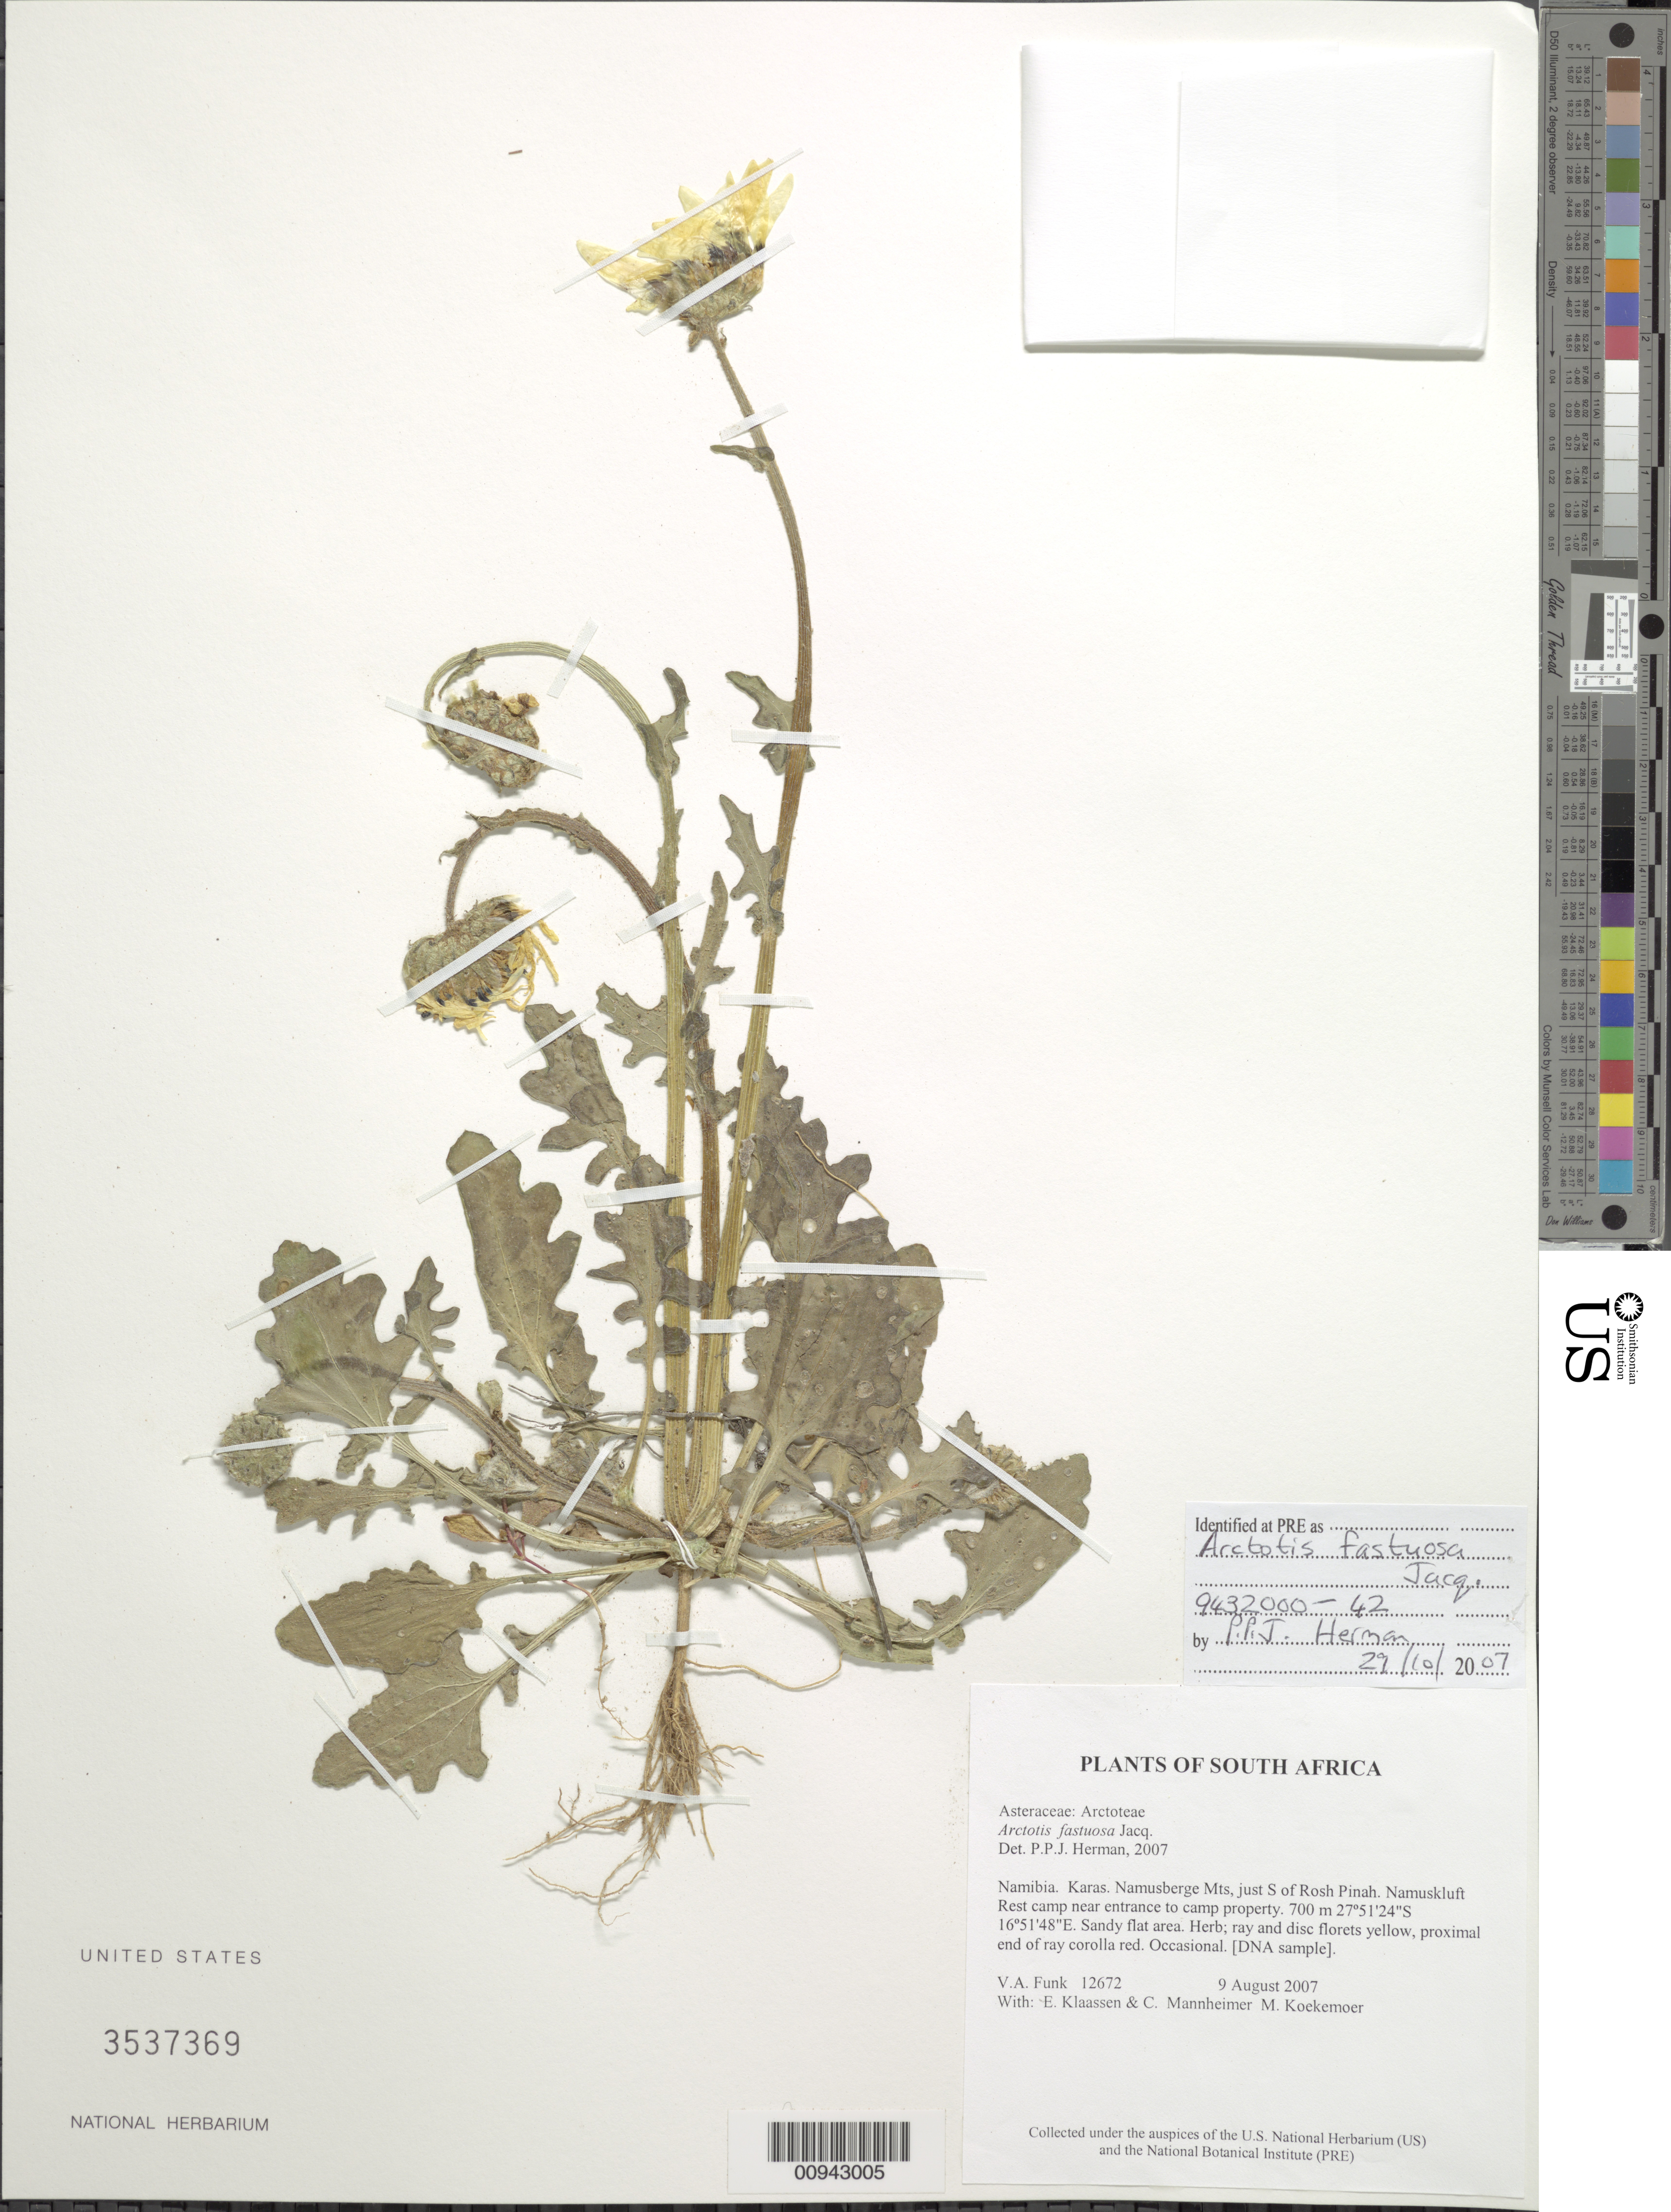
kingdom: Plantae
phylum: Tracheophyta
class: Magnoliopsida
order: Asterales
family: Asteraceae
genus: Arctotis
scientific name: Arctotis fastuosa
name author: Jacq.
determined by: Herman, P. P. J.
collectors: V. Funk, M. Koekemoer, E. S. Klaassen & C. A. Mannheimer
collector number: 12672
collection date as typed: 9 August 2007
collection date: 2007-08-09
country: Namibia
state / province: Karas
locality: Namusberge Mts, just S of Rosh Pinah. Namuskluft Rest camp near entrance to camp property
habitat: Sandy flat area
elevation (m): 700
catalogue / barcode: US 3537369